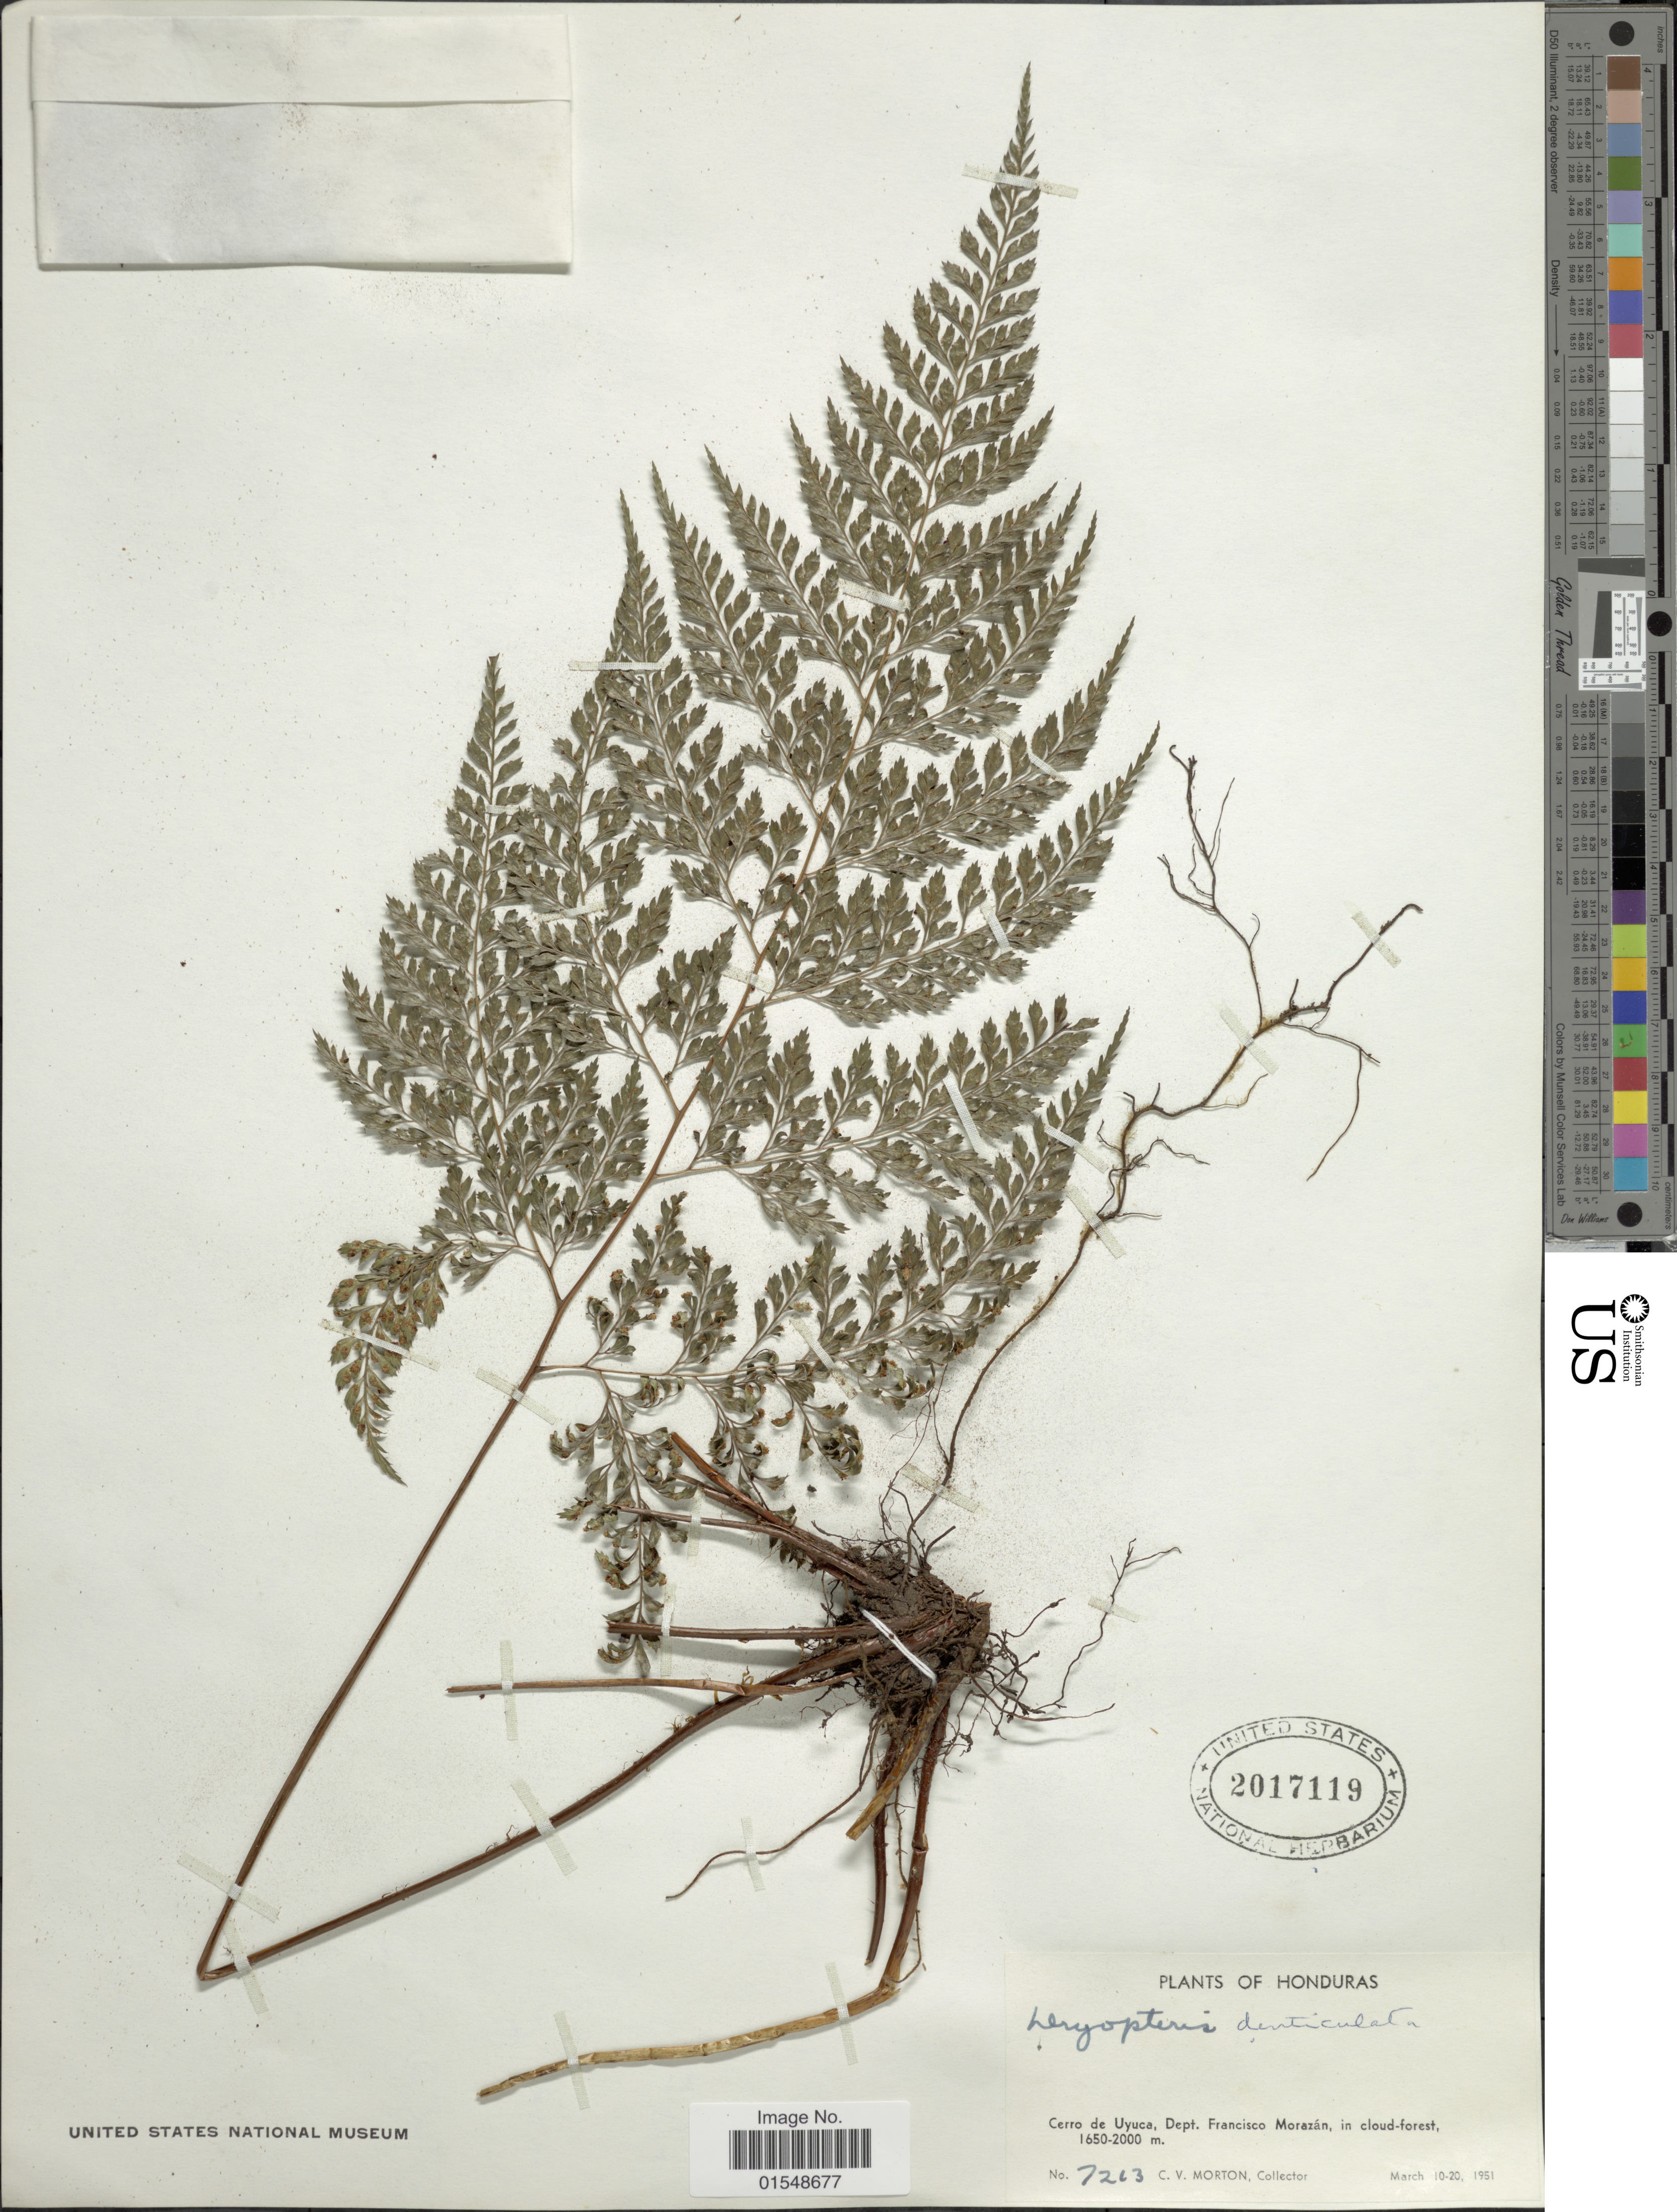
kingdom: Plantae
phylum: Tracheophyta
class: Polypodiopsida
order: Polypodiales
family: Dryopteridaceae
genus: Arachniodes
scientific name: Arachniodes denticulata var. jucunda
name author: (Fée) Lellinger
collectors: C. V. Morton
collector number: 7213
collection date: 1951-03-10/1951-03-20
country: Honduras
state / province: Fco. Morazán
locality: Cerro de Uyuca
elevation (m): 1650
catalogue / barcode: US 2017119